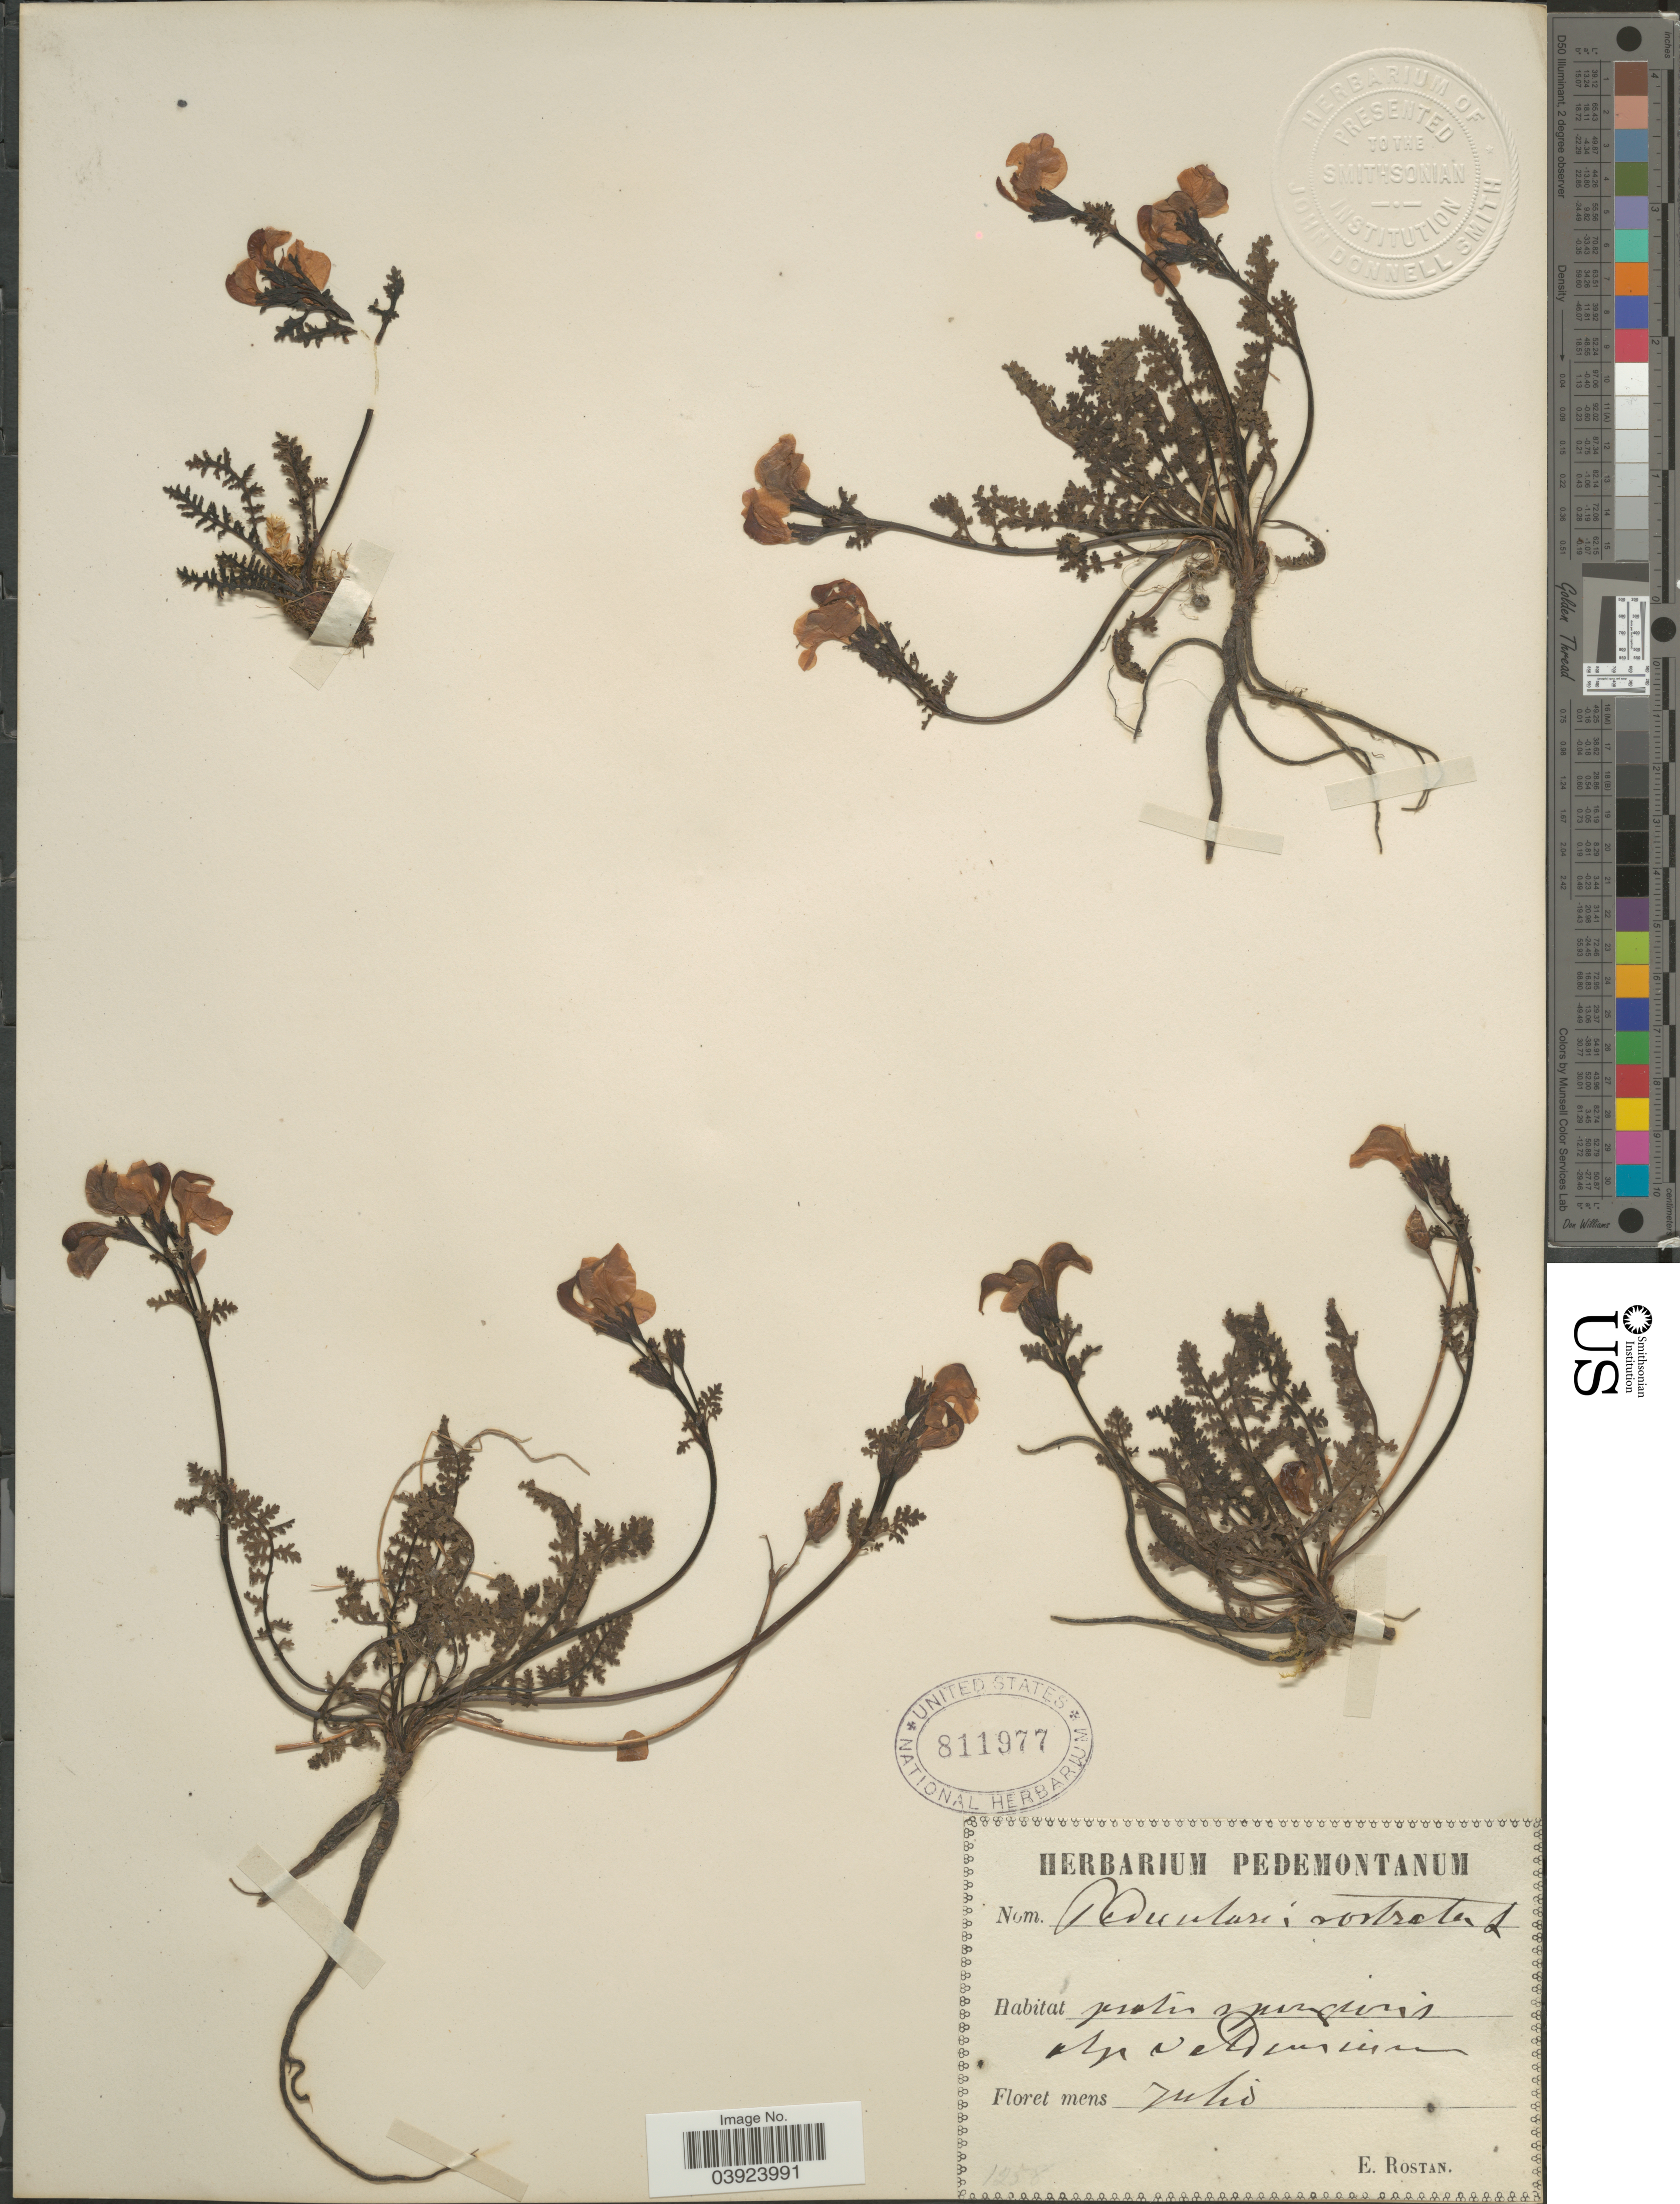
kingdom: Plantae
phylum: Tracheophyta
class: Magnoliopsida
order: Lamiales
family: Orobanchaceae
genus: Pedicularis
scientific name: Pedicularis rostrata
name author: Jacq.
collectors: E. Rostan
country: Italy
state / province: Piedmont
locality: [illegible text].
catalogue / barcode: US 811977